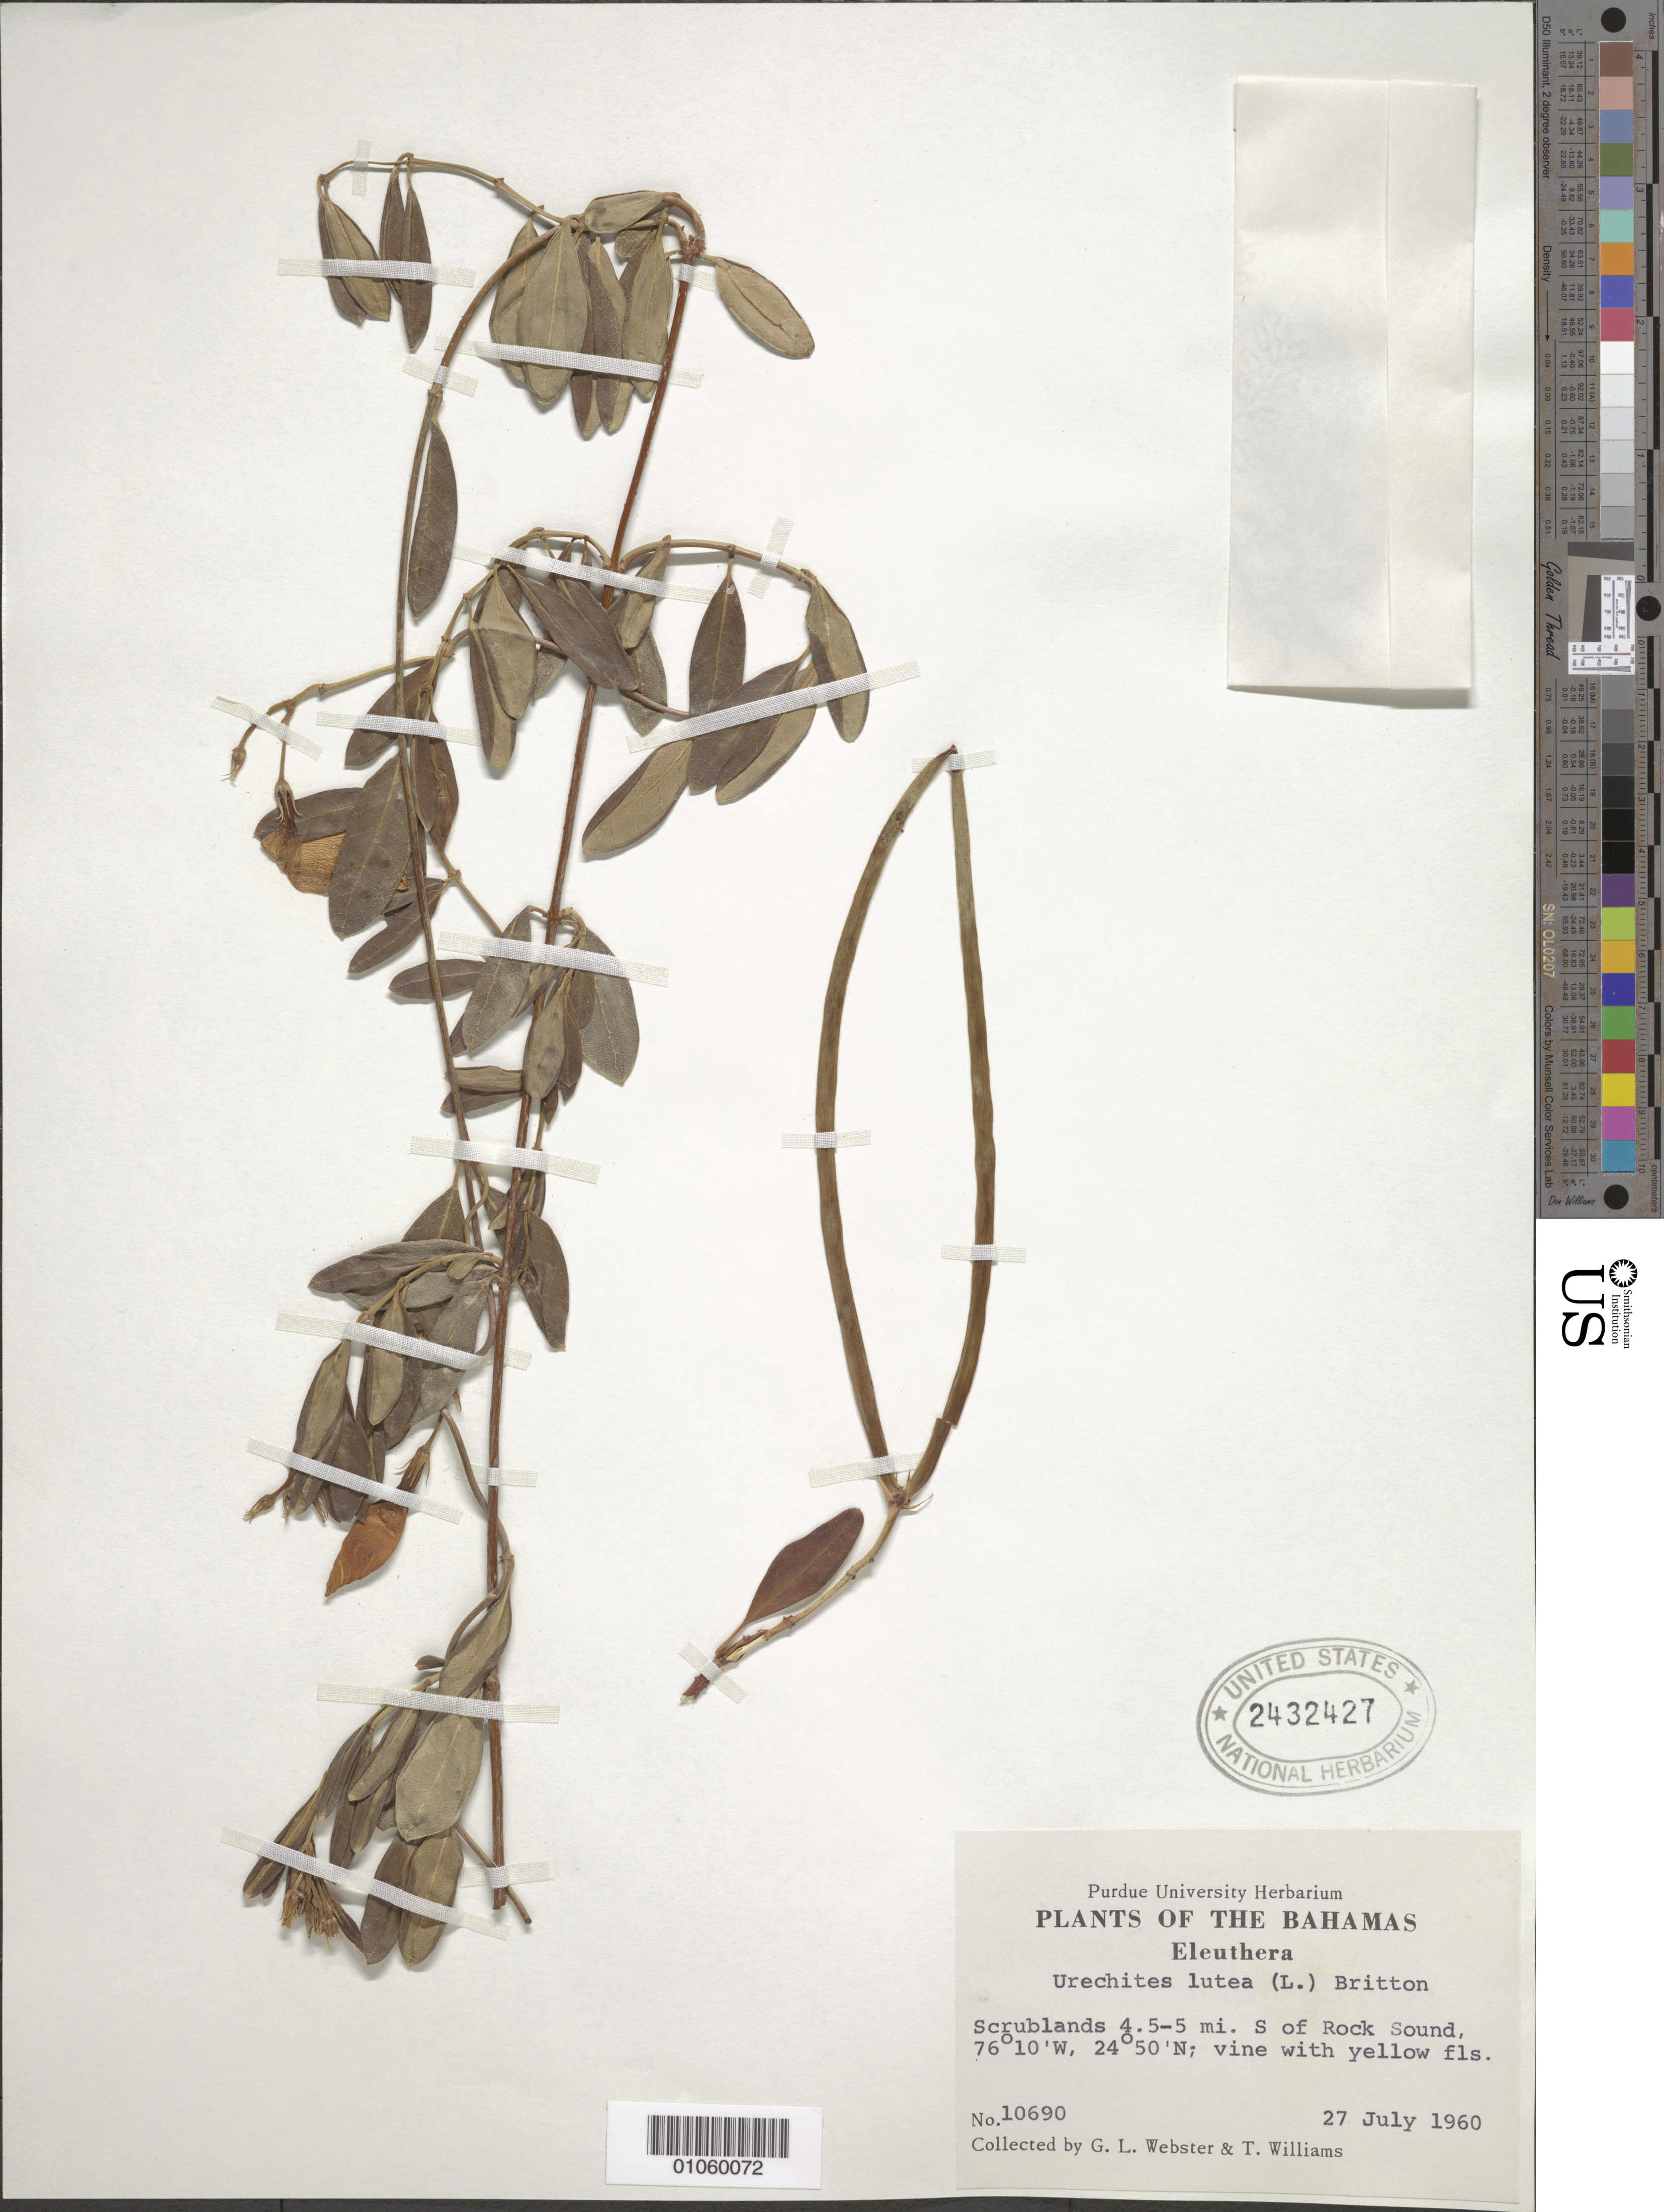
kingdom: Plantae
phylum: Tracheophyta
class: Magnoliopsida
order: Gentianales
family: Apocynaceae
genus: Urechites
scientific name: Urechites lutea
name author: (L.) Britton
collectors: G. L. Webster & T. Williams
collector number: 10690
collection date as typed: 27 Jul 1960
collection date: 1960-07-27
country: Bahamas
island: Eleuthera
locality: Scrublands 4.5-5 mi. south of Rock Sound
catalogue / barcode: US 2432427